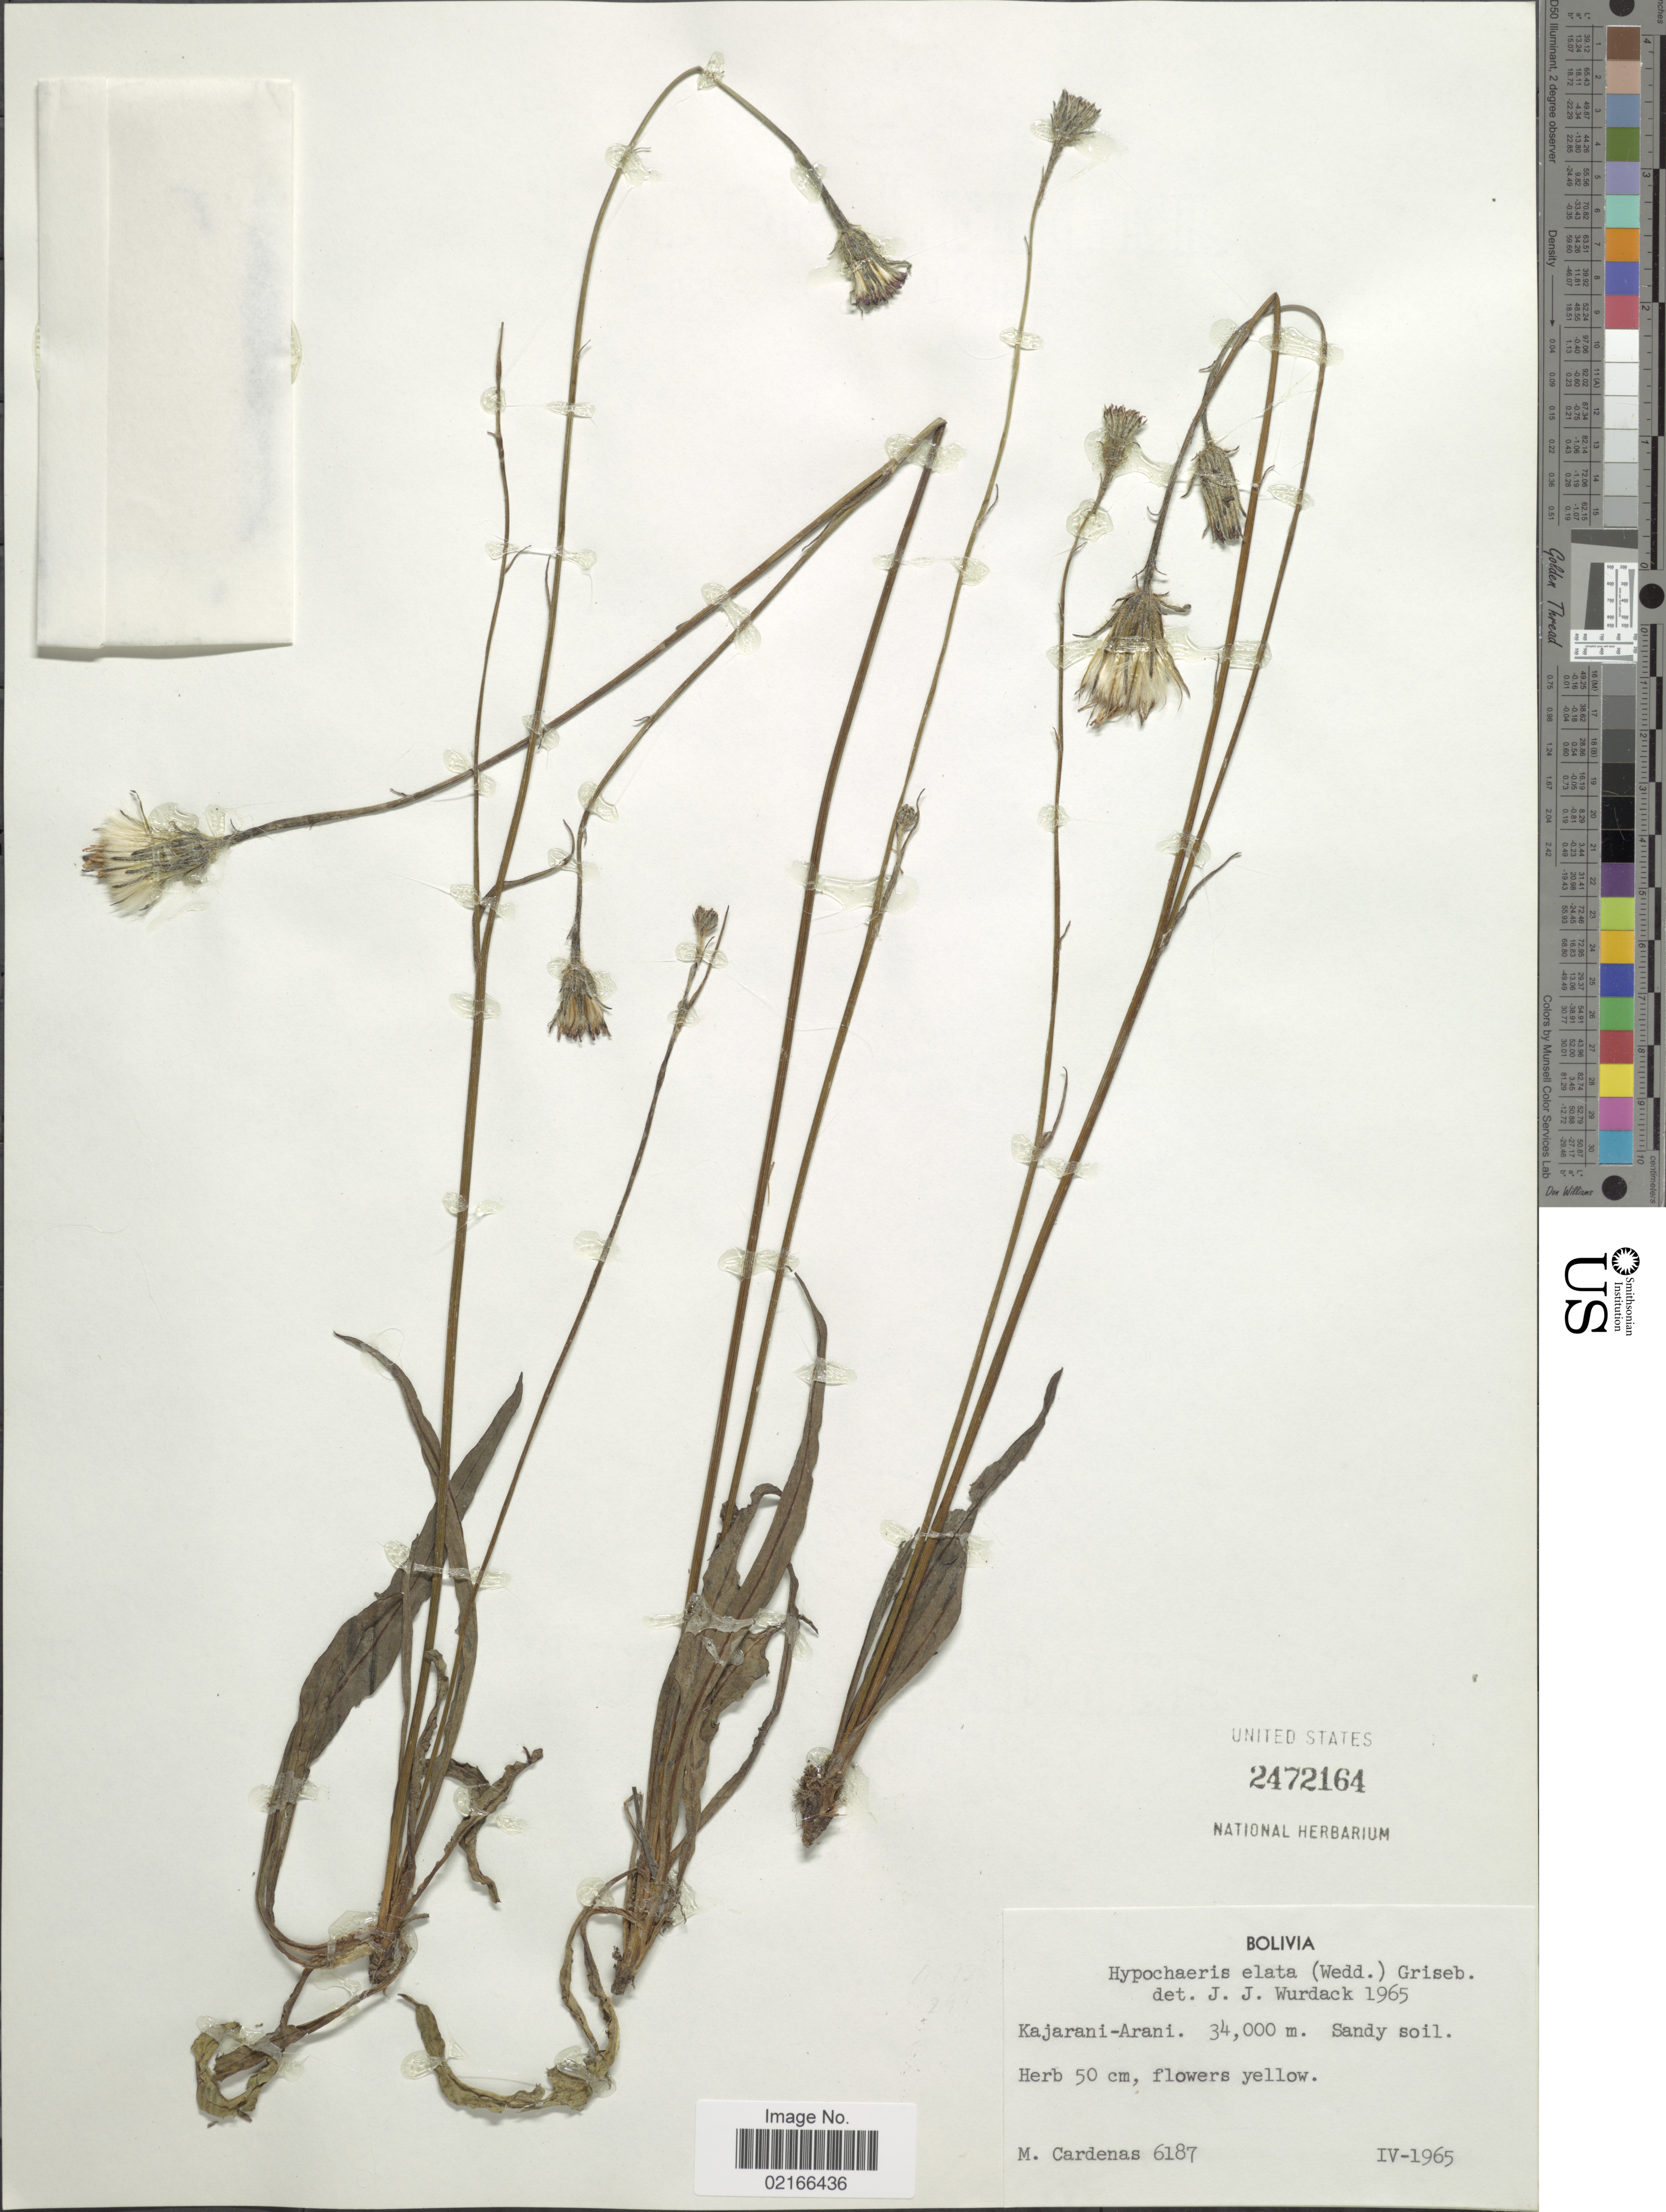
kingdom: Plantae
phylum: Tracheophyta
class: Magnoliopsida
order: Asterales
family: Asteraceae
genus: Hypochaeris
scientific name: Hypochaeris elata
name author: (Wedd.) Griseb.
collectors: M. Cárdenas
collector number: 6187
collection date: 1965-04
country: Bolivia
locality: Kajarani-Arani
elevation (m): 34000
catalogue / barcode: US 2472164